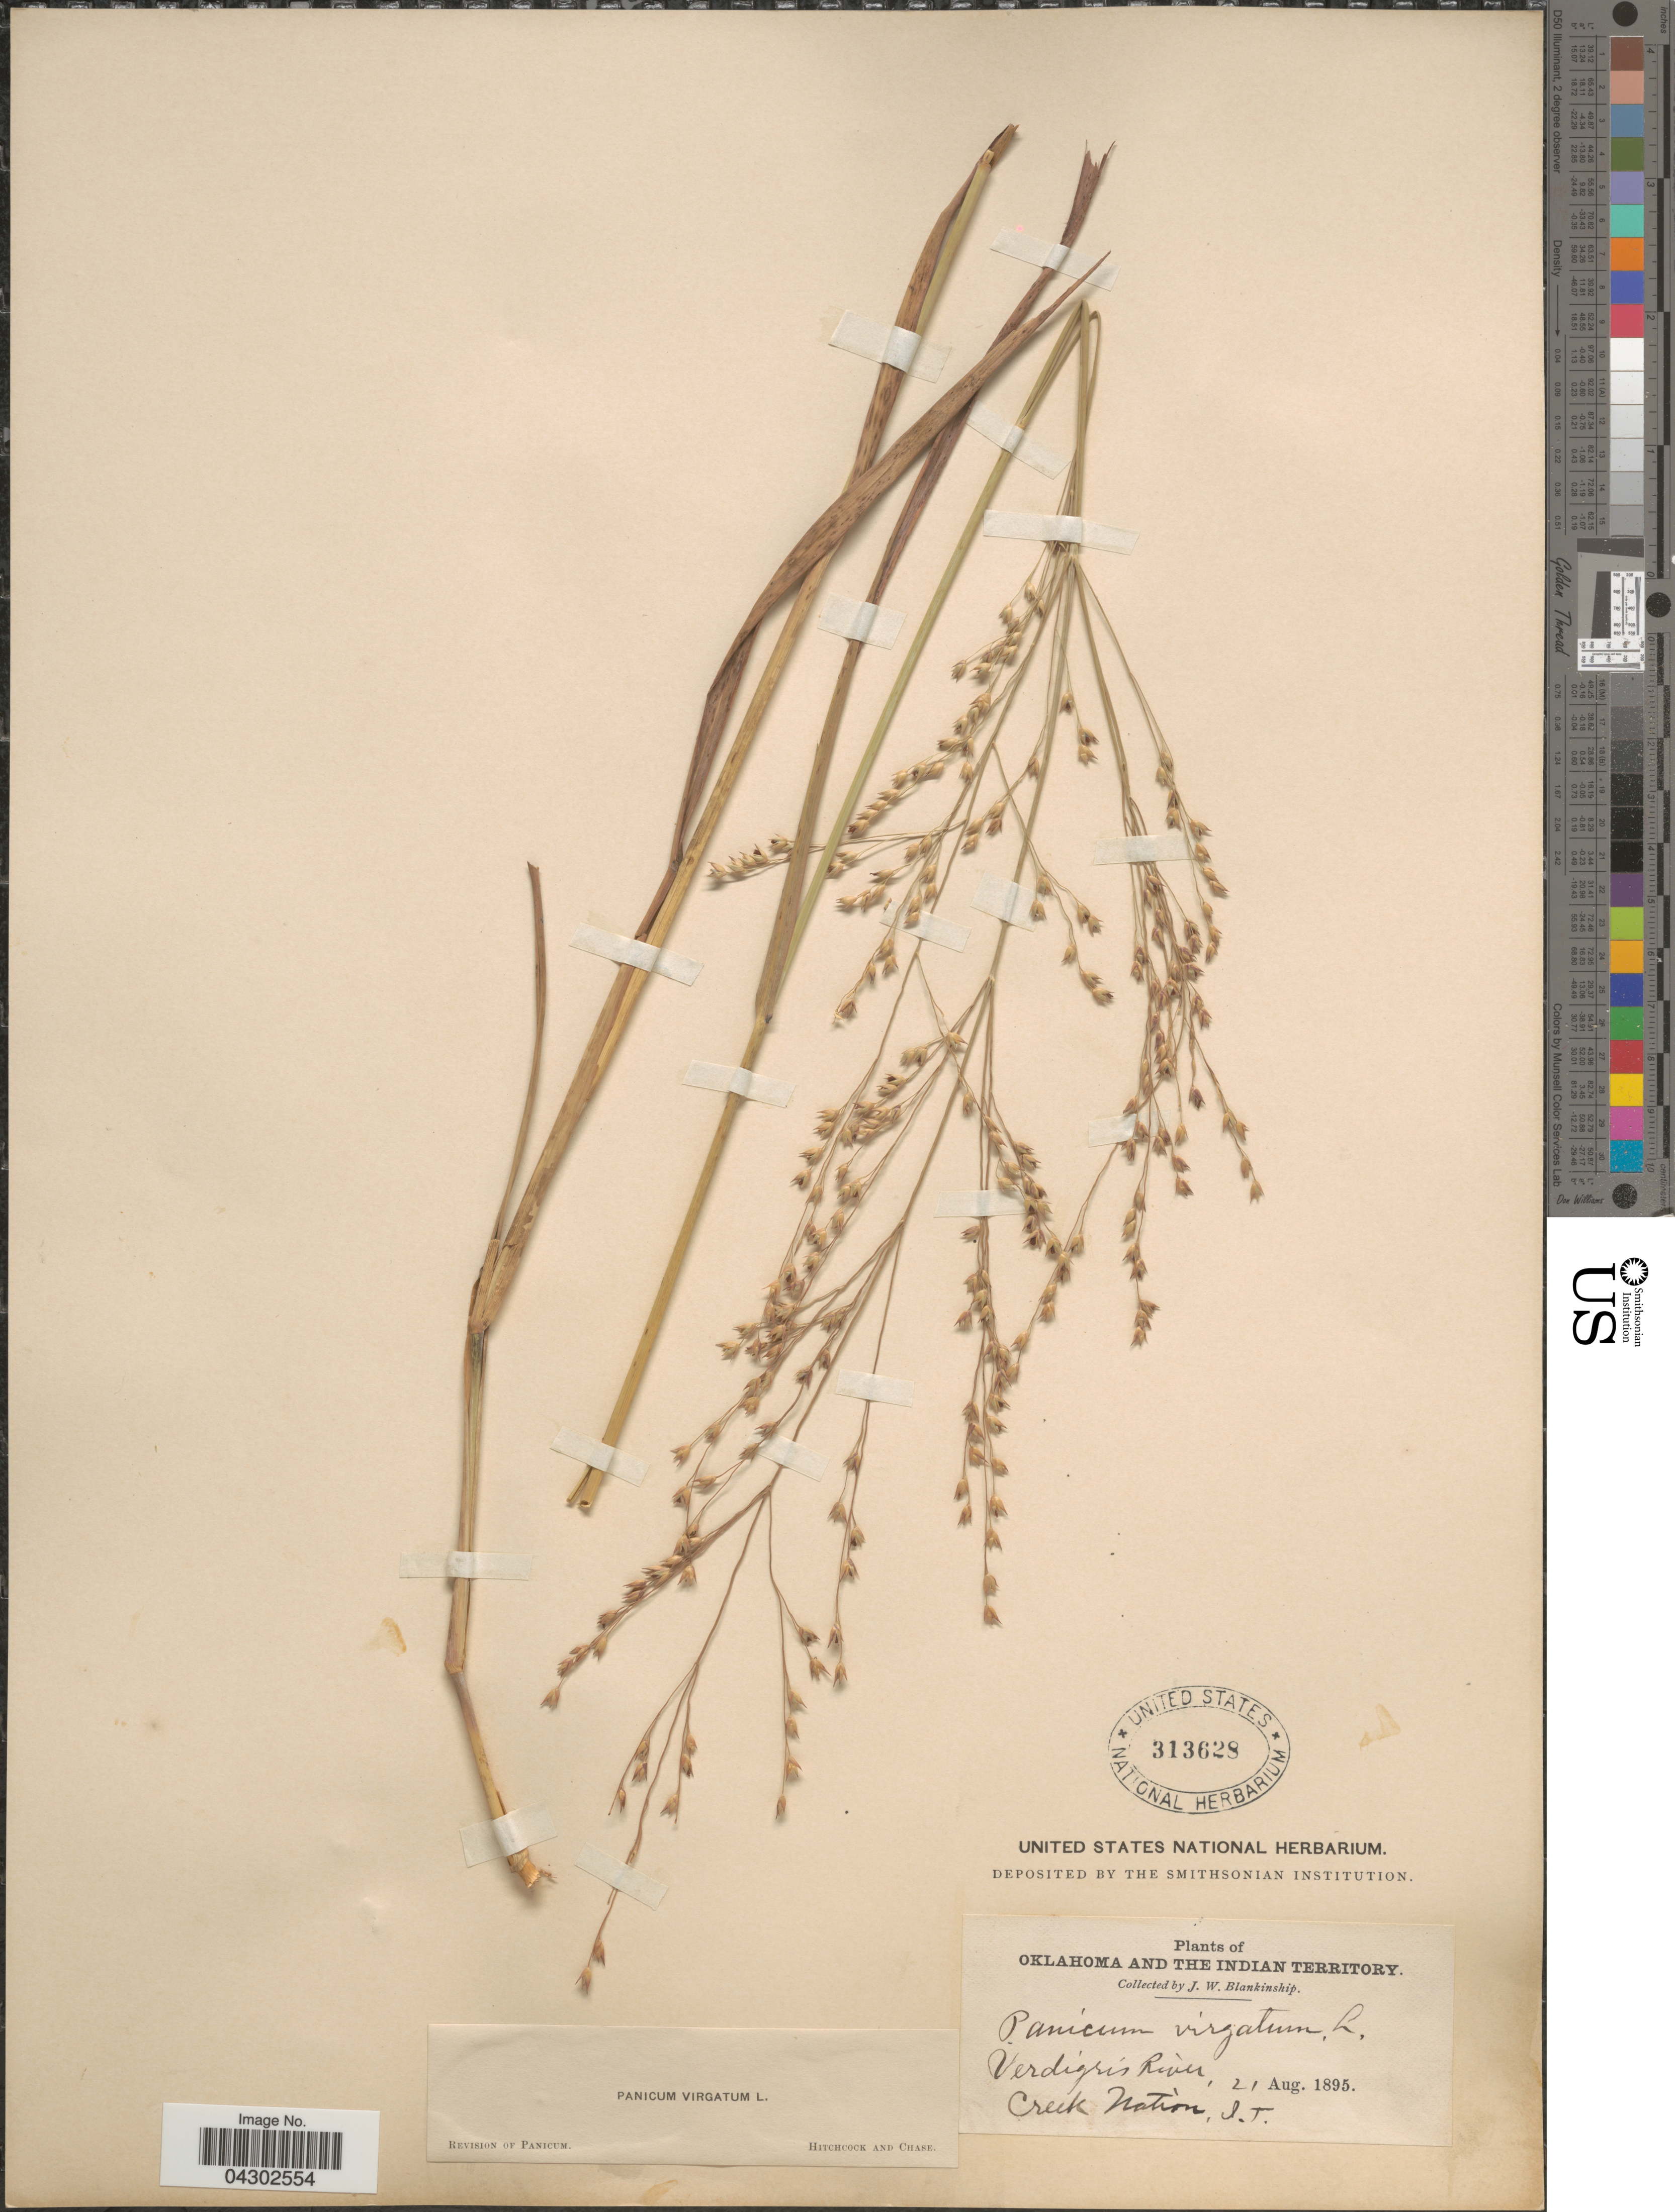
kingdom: Plantae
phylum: Tracheophyta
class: Liliopsida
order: Poales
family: Poaceae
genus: Panicum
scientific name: Panicum virgatum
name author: L.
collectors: J. W. Blankinship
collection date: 1895-08-21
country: United States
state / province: Oklahoma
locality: Oklahoma and the Indian Territory. Verdigris River, Creek Nation, I. T.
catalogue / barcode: US 313628